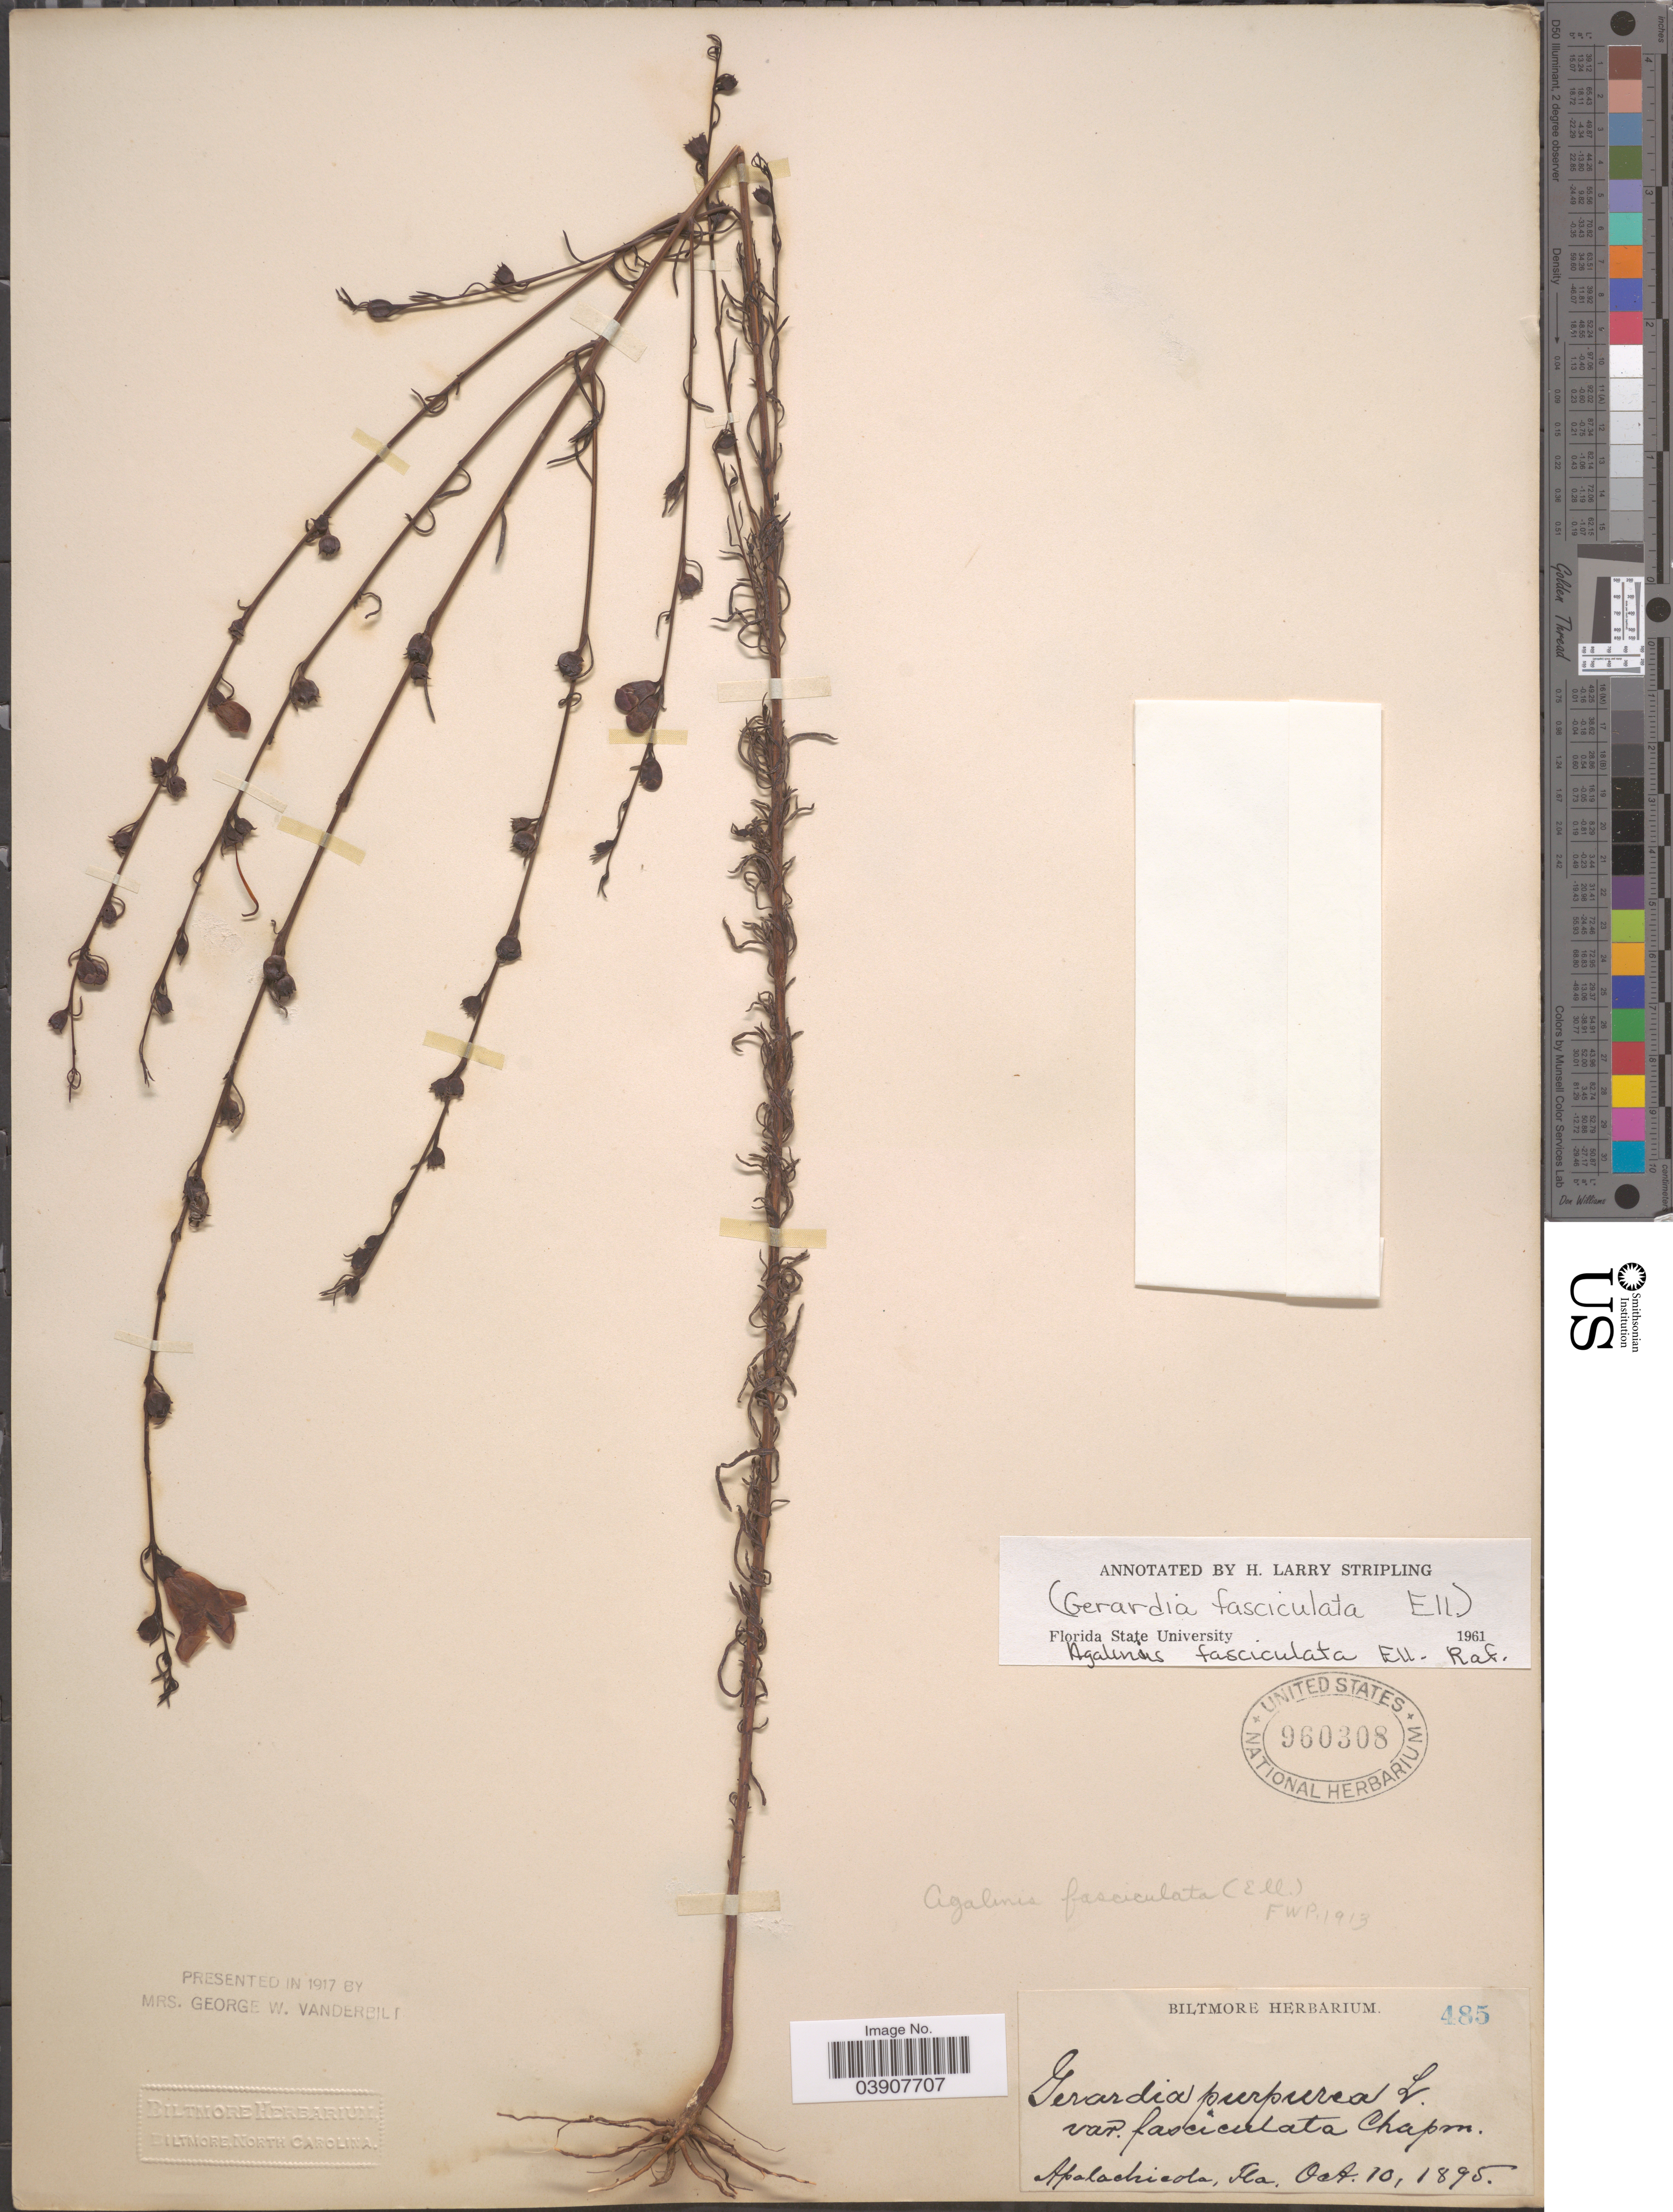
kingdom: Plantae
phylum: Tracheophyta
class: Magnoliopsida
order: Lamiales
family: Orobanchaceae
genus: Agalinis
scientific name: Agalinis fasciculata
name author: (Elliott) Raf.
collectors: ex herb. Biltmore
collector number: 485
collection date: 1895-10-10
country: United States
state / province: Florida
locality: Apalachicola.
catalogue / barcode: US 960308